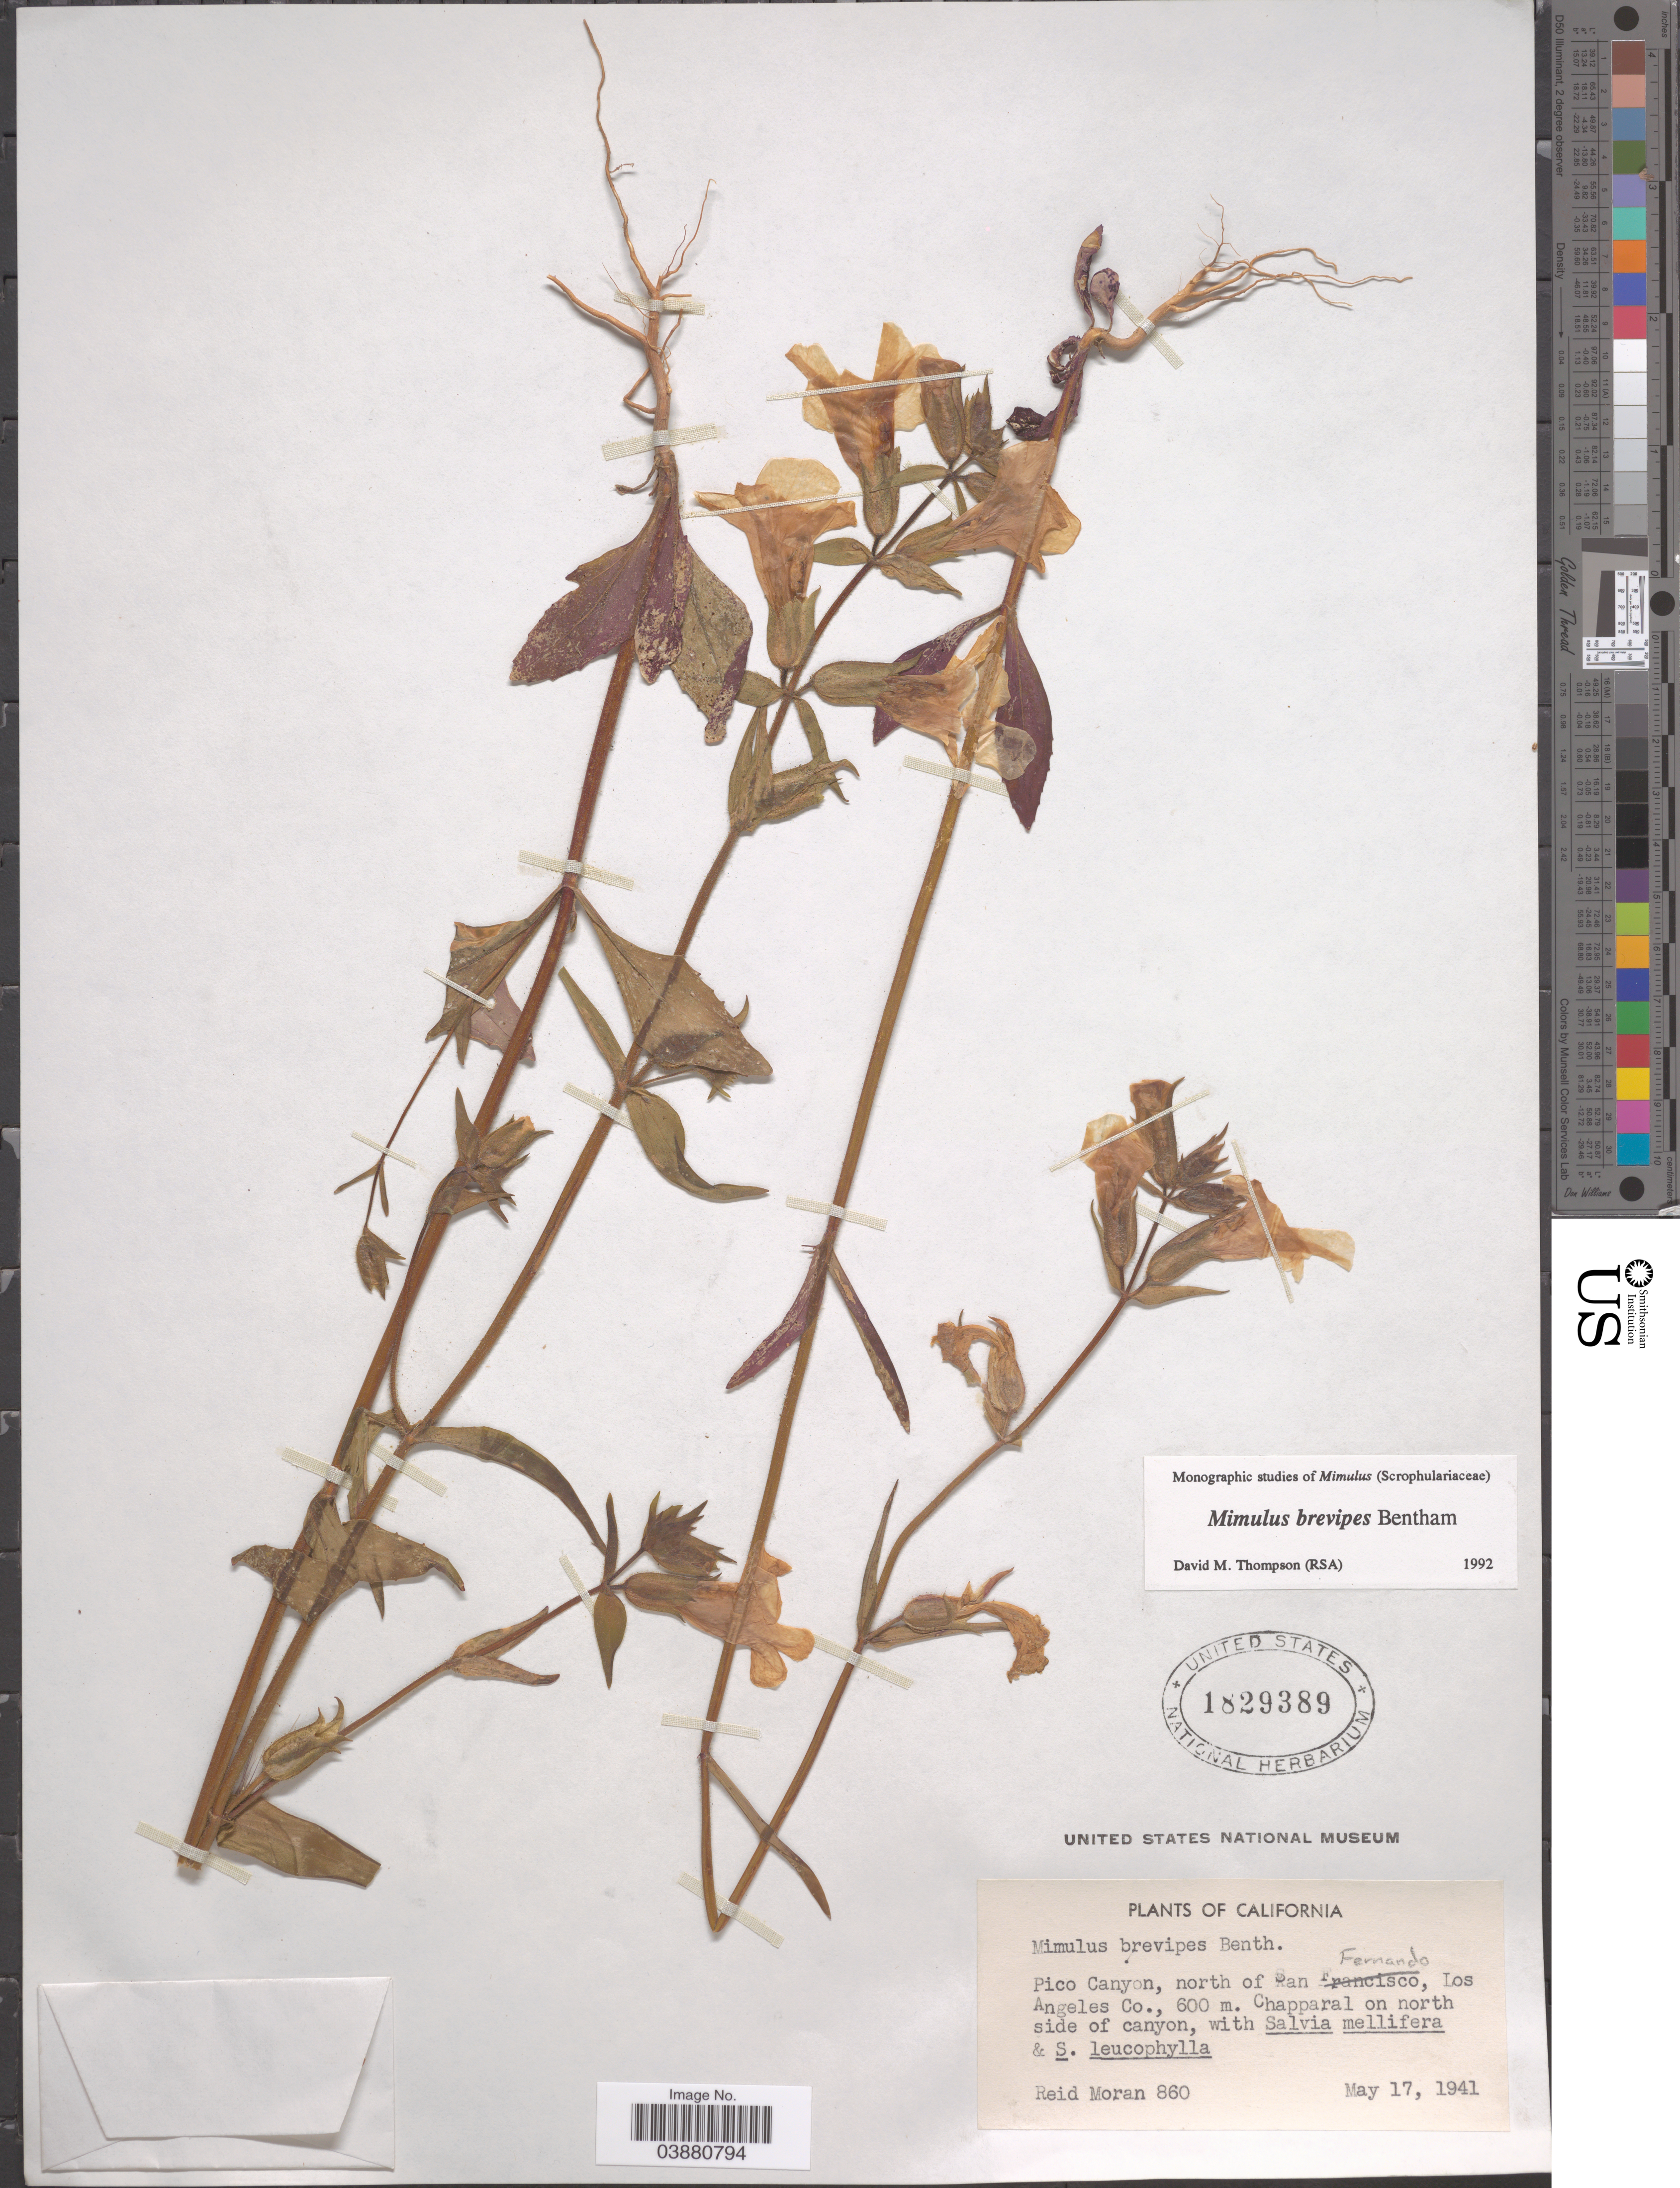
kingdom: Plantae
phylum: Tracheophyta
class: Magnoliopsida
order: Lamiales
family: Phrymaceae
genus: Mimulus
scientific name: Mimulus brevipes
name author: Benth.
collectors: R. Moran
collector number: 860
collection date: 1941-05-17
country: United States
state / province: California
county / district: Los Angeles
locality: Pico Canyon, north of San Fernando, Los Angeles Co. Chapparal on north side of canyon.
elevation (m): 600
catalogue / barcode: US 1829389